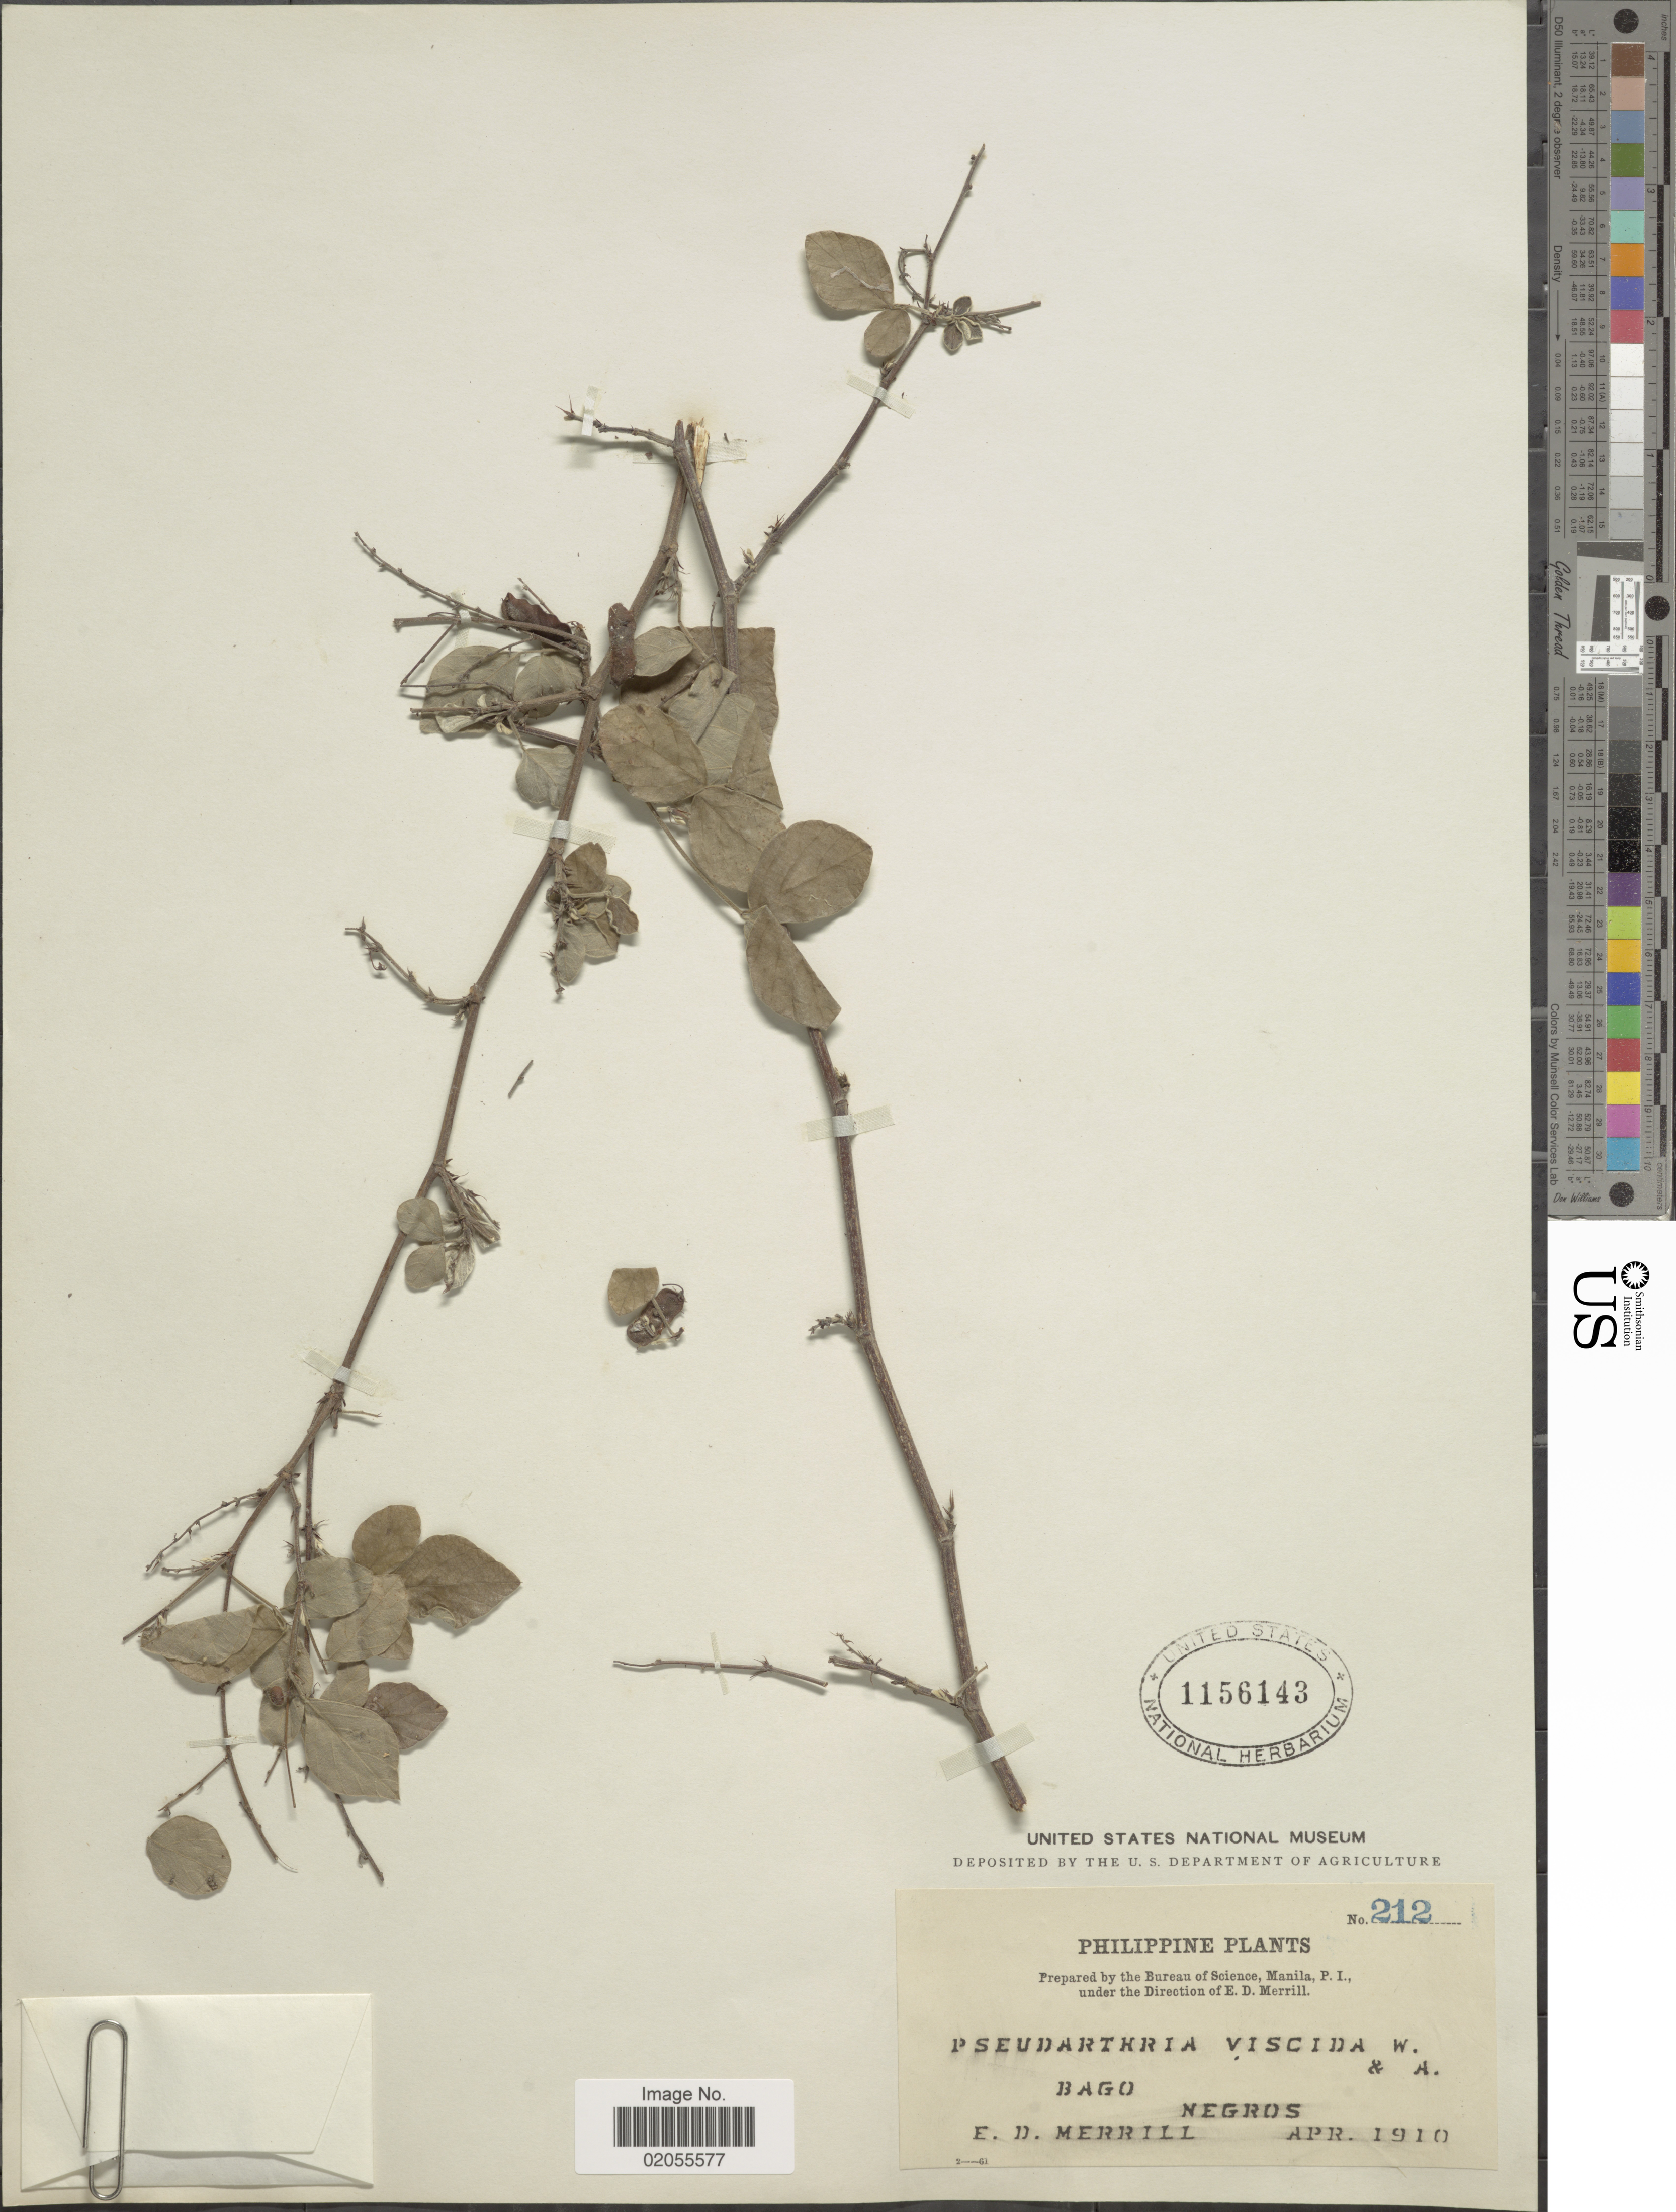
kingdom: Plantae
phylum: Tracheophyta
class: Magnoliopsida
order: Fabales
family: Fabaceae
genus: Pseudarthria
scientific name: Pseudarthria viscida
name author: (L.) Wight & Arn.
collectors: E. D. Merrill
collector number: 212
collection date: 1910-04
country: Philippines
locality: Bago, Negros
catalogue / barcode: US 1156143